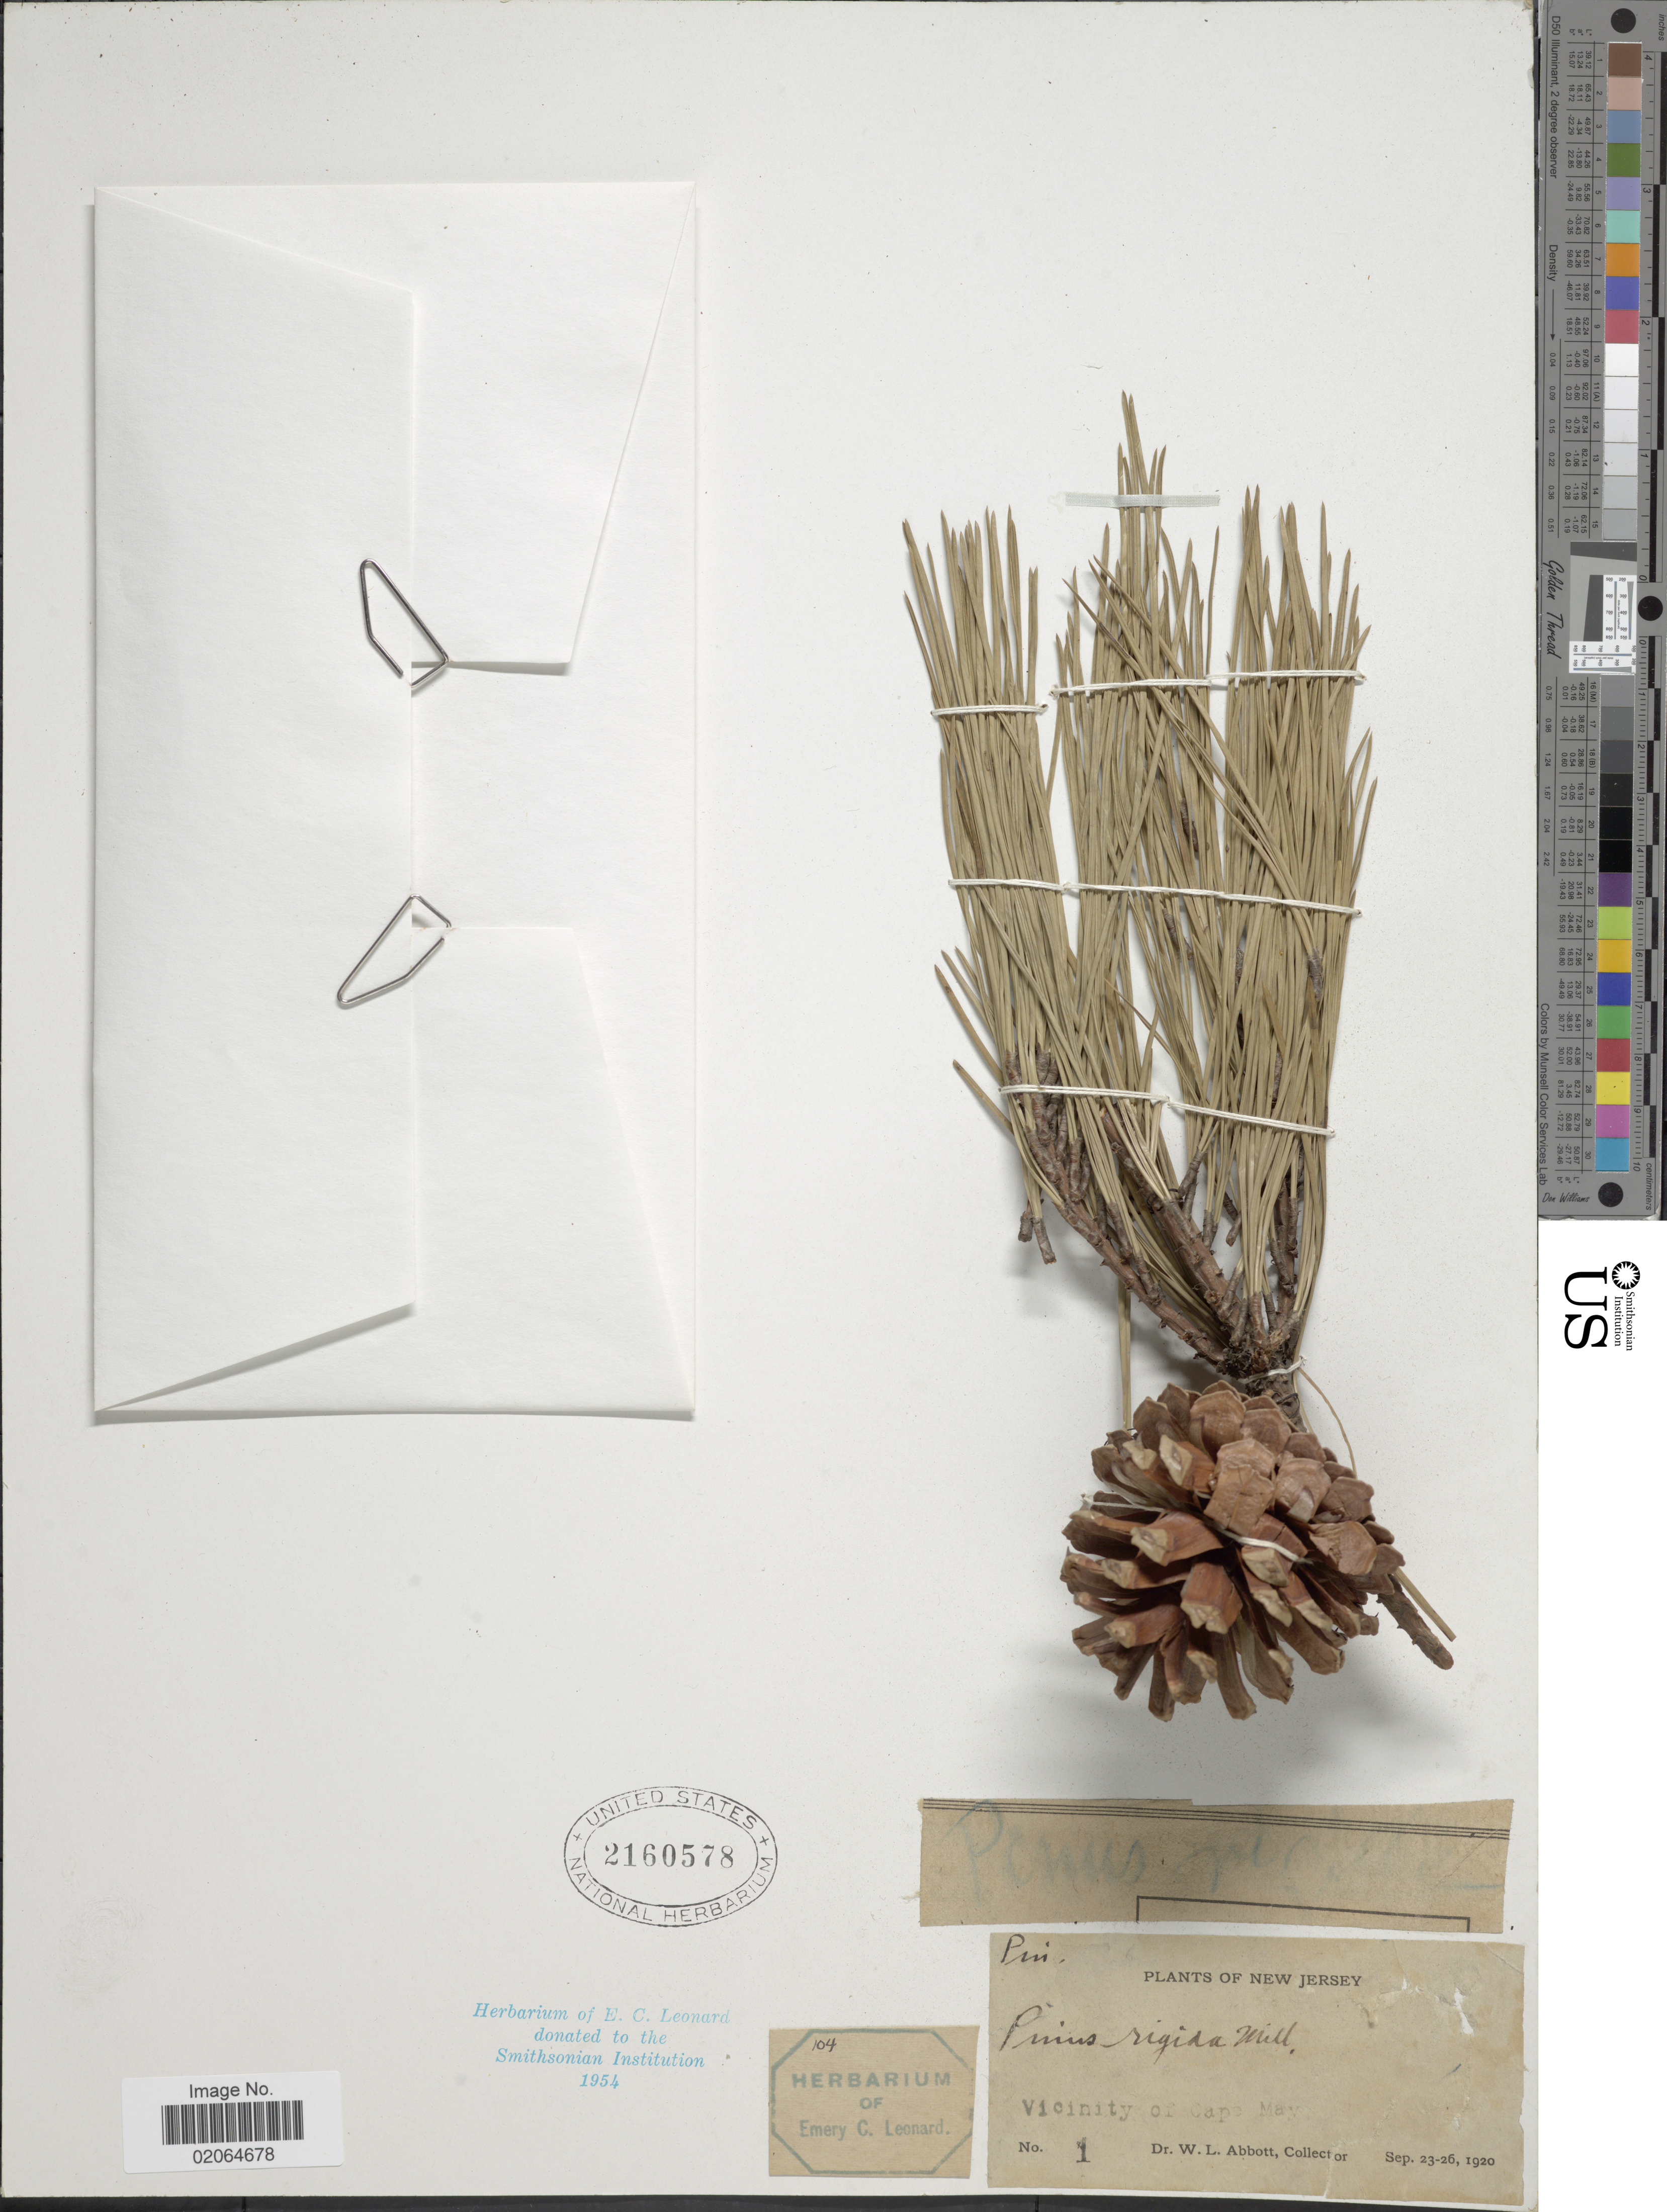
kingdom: Plantae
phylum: Tracheophyta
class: Pinopsida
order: Pinales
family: Pinaceae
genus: Pinus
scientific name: Pinus rigida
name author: Mill.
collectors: W. L. Abbott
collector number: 1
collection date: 1920-09-23/1920-09-26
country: United States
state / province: New Jersey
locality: Vicinity of Cape May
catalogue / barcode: US 2160578